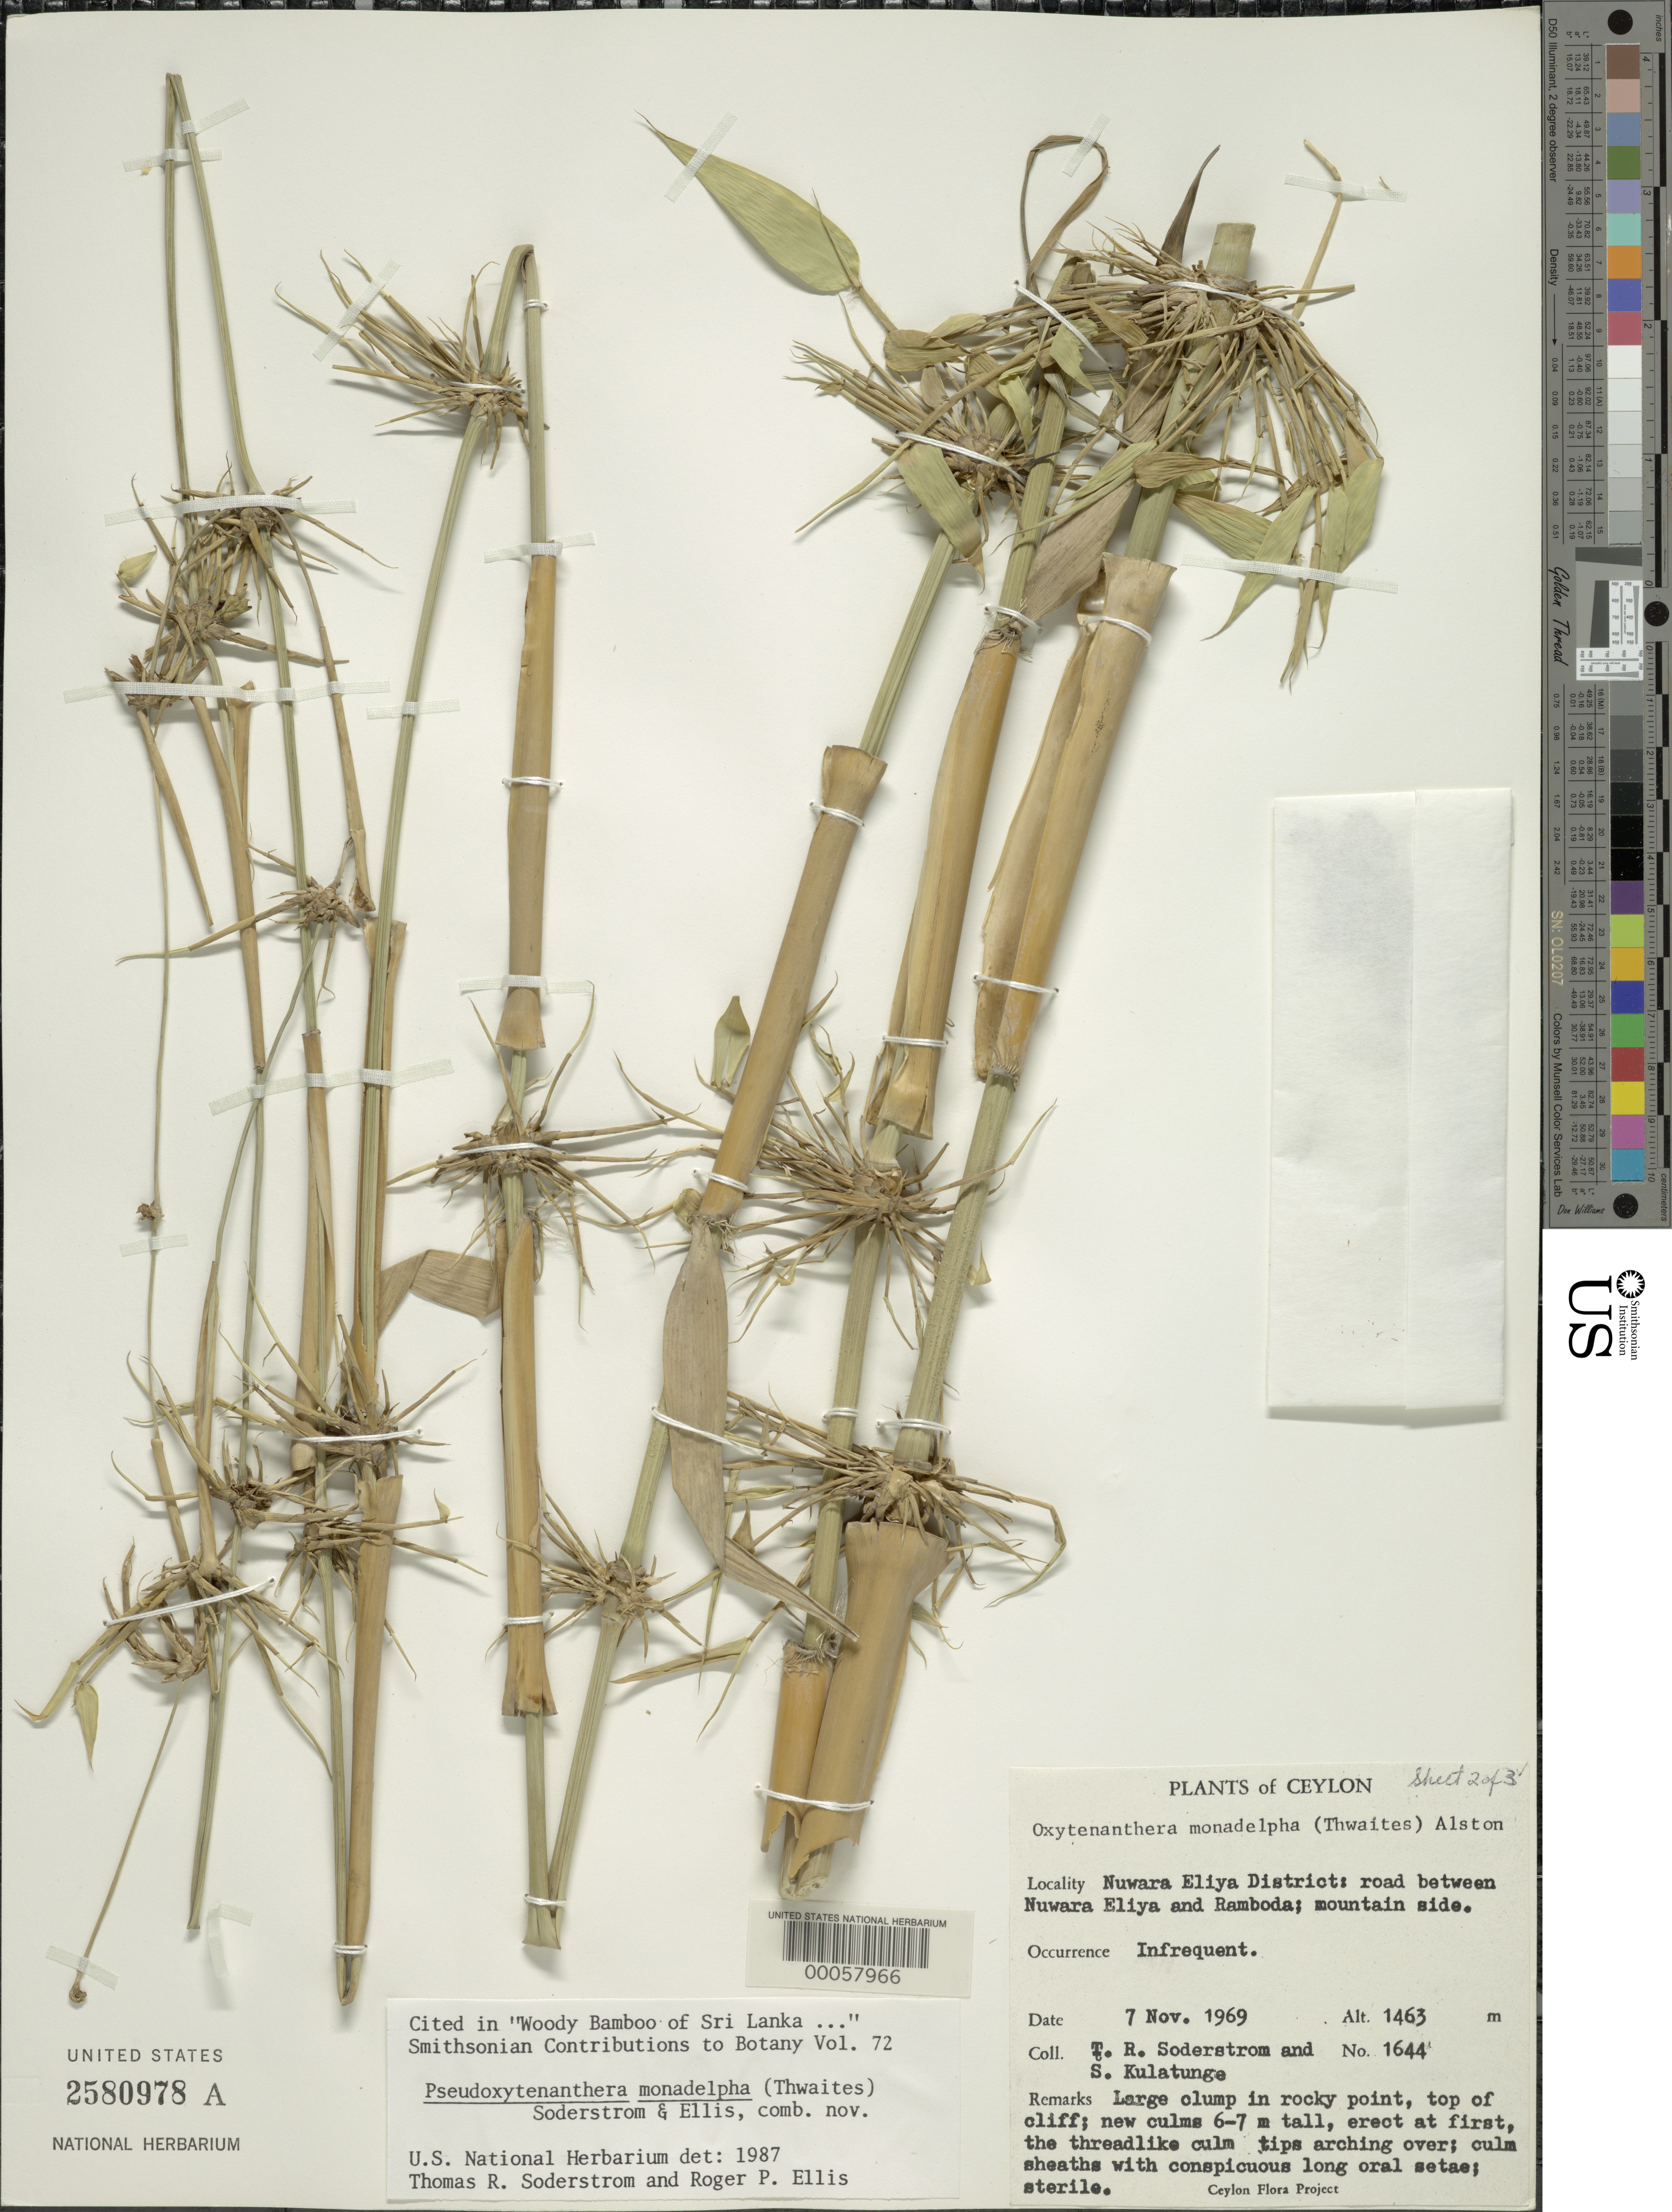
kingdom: Plantae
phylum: Tracheophyta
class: Liliopsida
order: Poales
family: Poaceae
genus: Pseudoxytenanthera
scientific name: Pseudoxytenanthera monadelpha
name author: (Thwaites) Soderstr. & J. Ellis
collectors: T. R. Soderstrom & S. Kulatunge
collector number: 1644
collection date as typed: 07 Nov 1969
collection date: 1969-11-07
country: Sri Lanka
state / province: Central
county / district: Nuwara Eliya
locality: Road between nuwara eliya and bamboda, mountain side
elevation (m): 1463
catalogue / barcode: US 2580978A